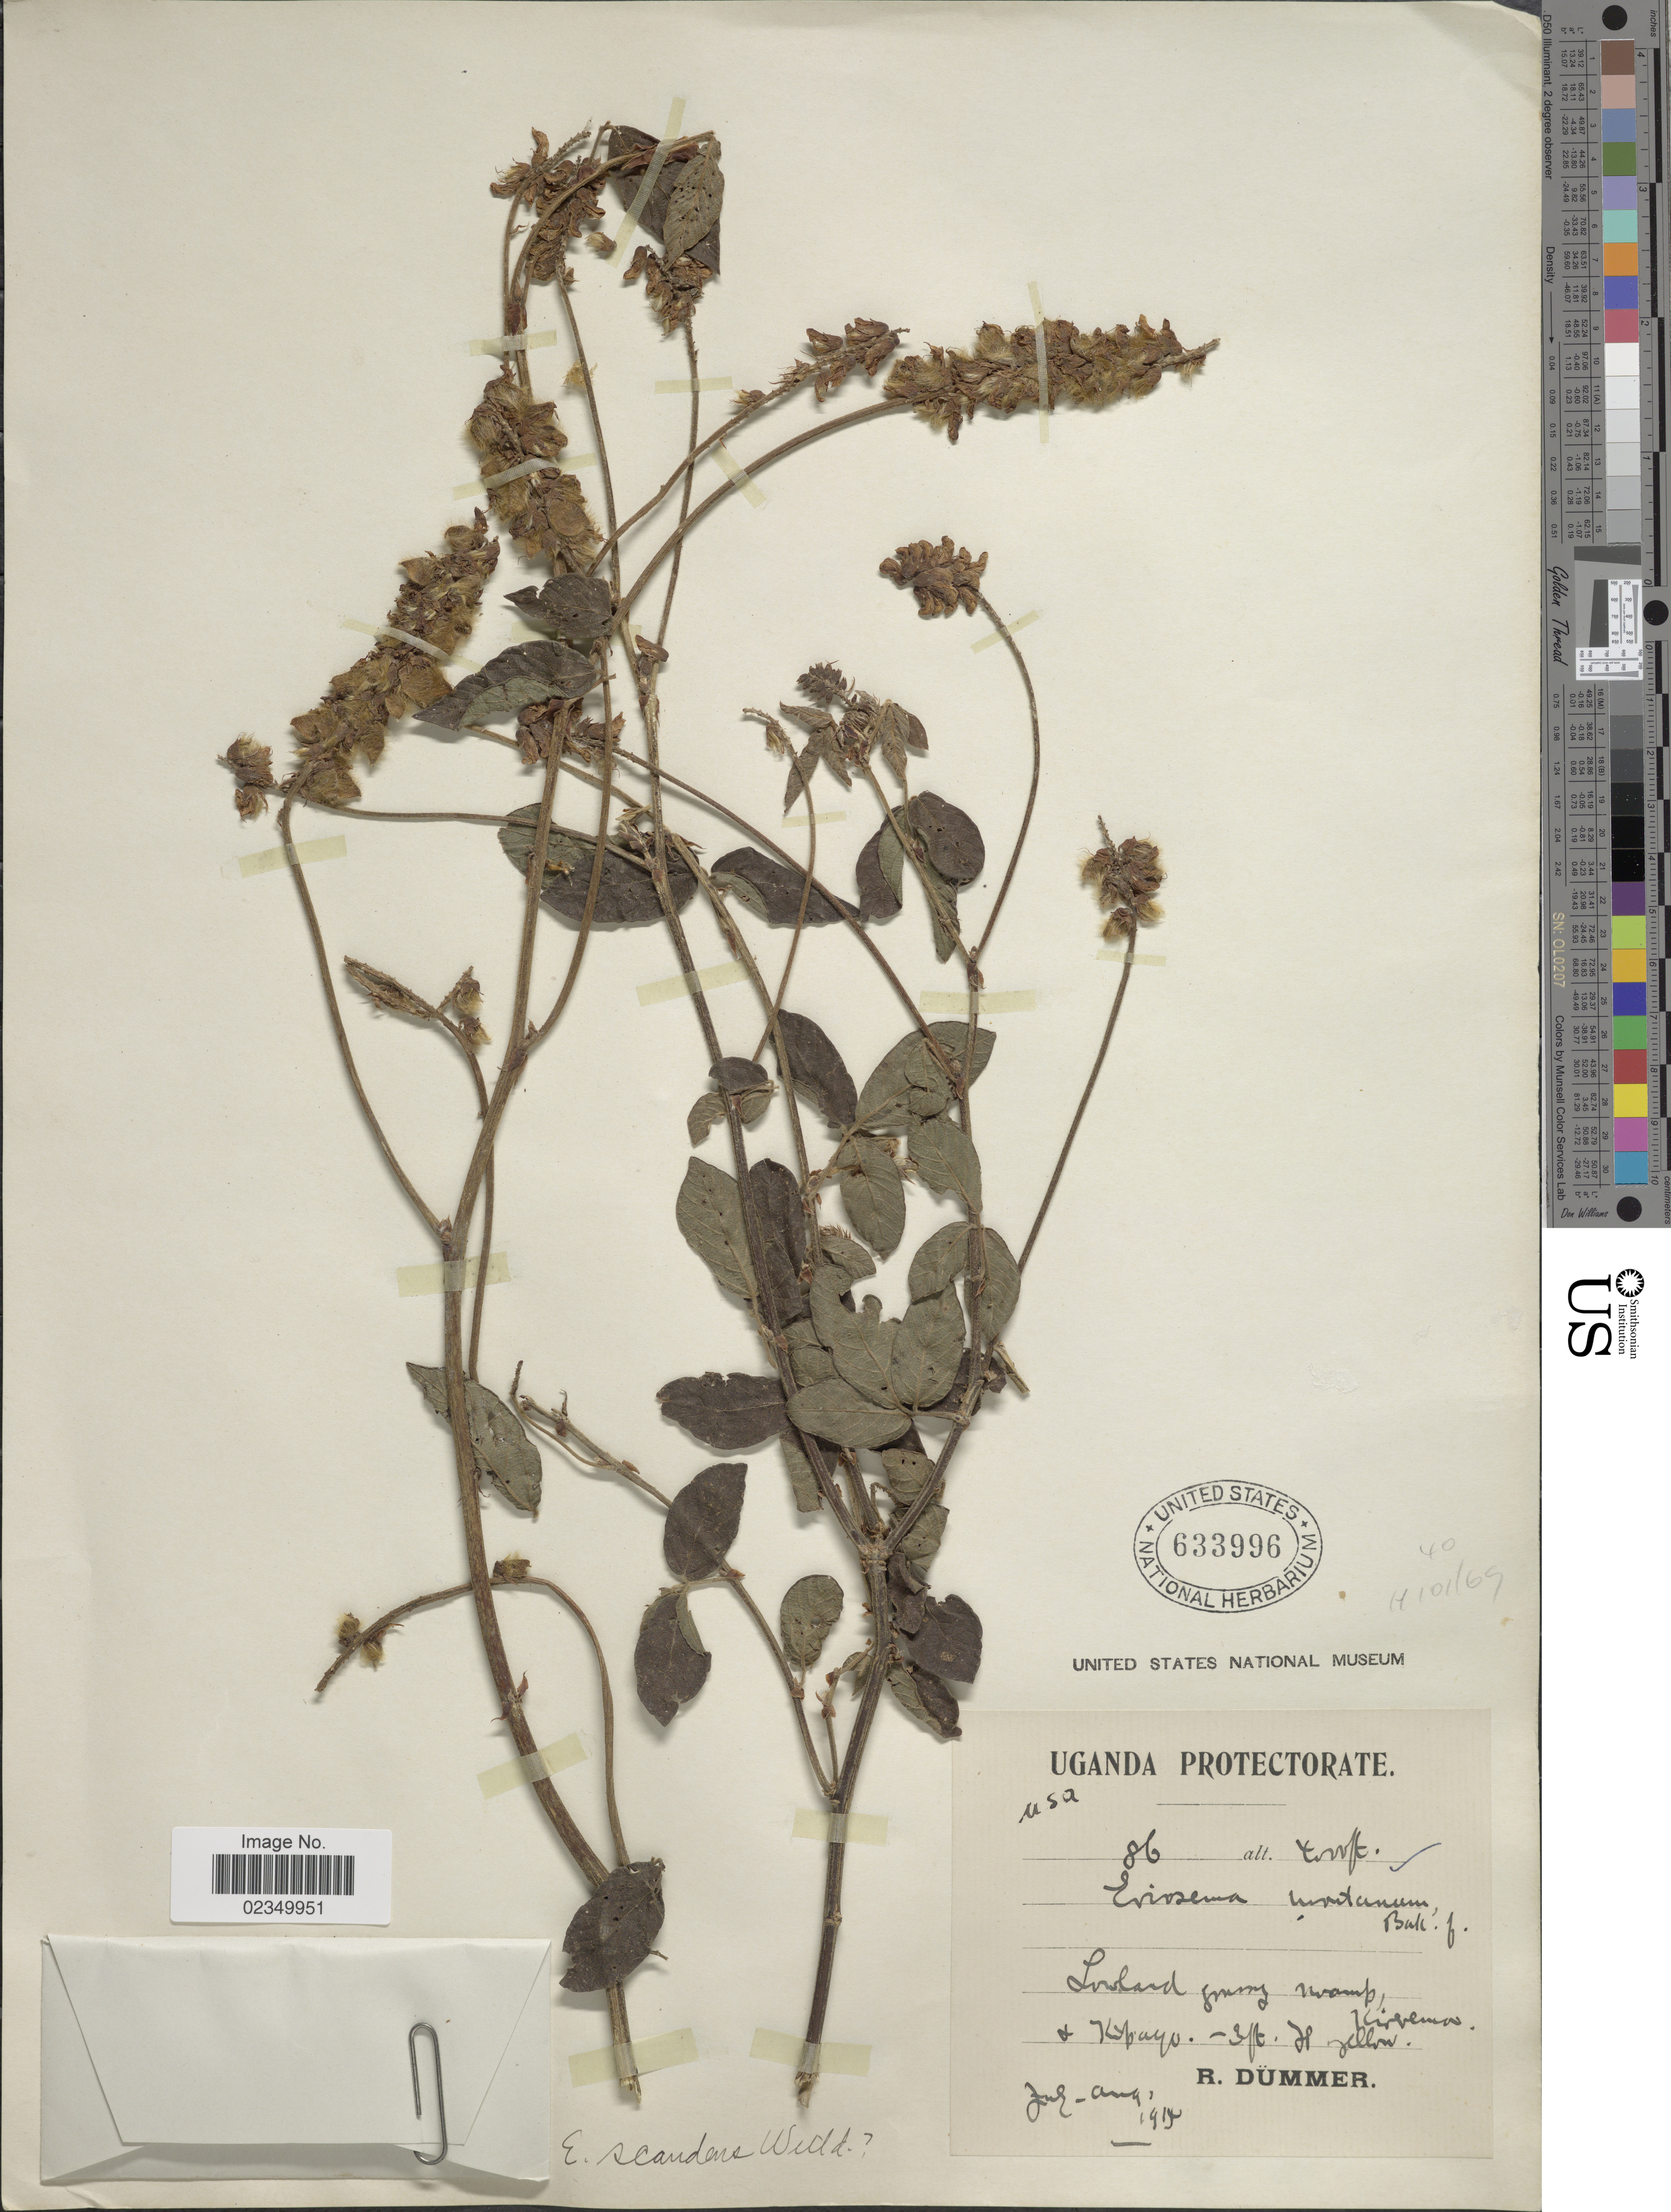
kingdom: Plantae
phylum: Tracheophyta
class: Magnoliopsida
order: Fabales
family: Fabaceae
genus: Eriosema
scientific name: Eriosema montanum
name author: Baker f.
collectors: R. A. Dümmer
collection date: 1914-07/1914-08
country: Uganda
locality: Uganda Protectorate. Lowland grassy swamp. Kipayo.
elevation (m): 1219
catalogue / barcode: US 633996